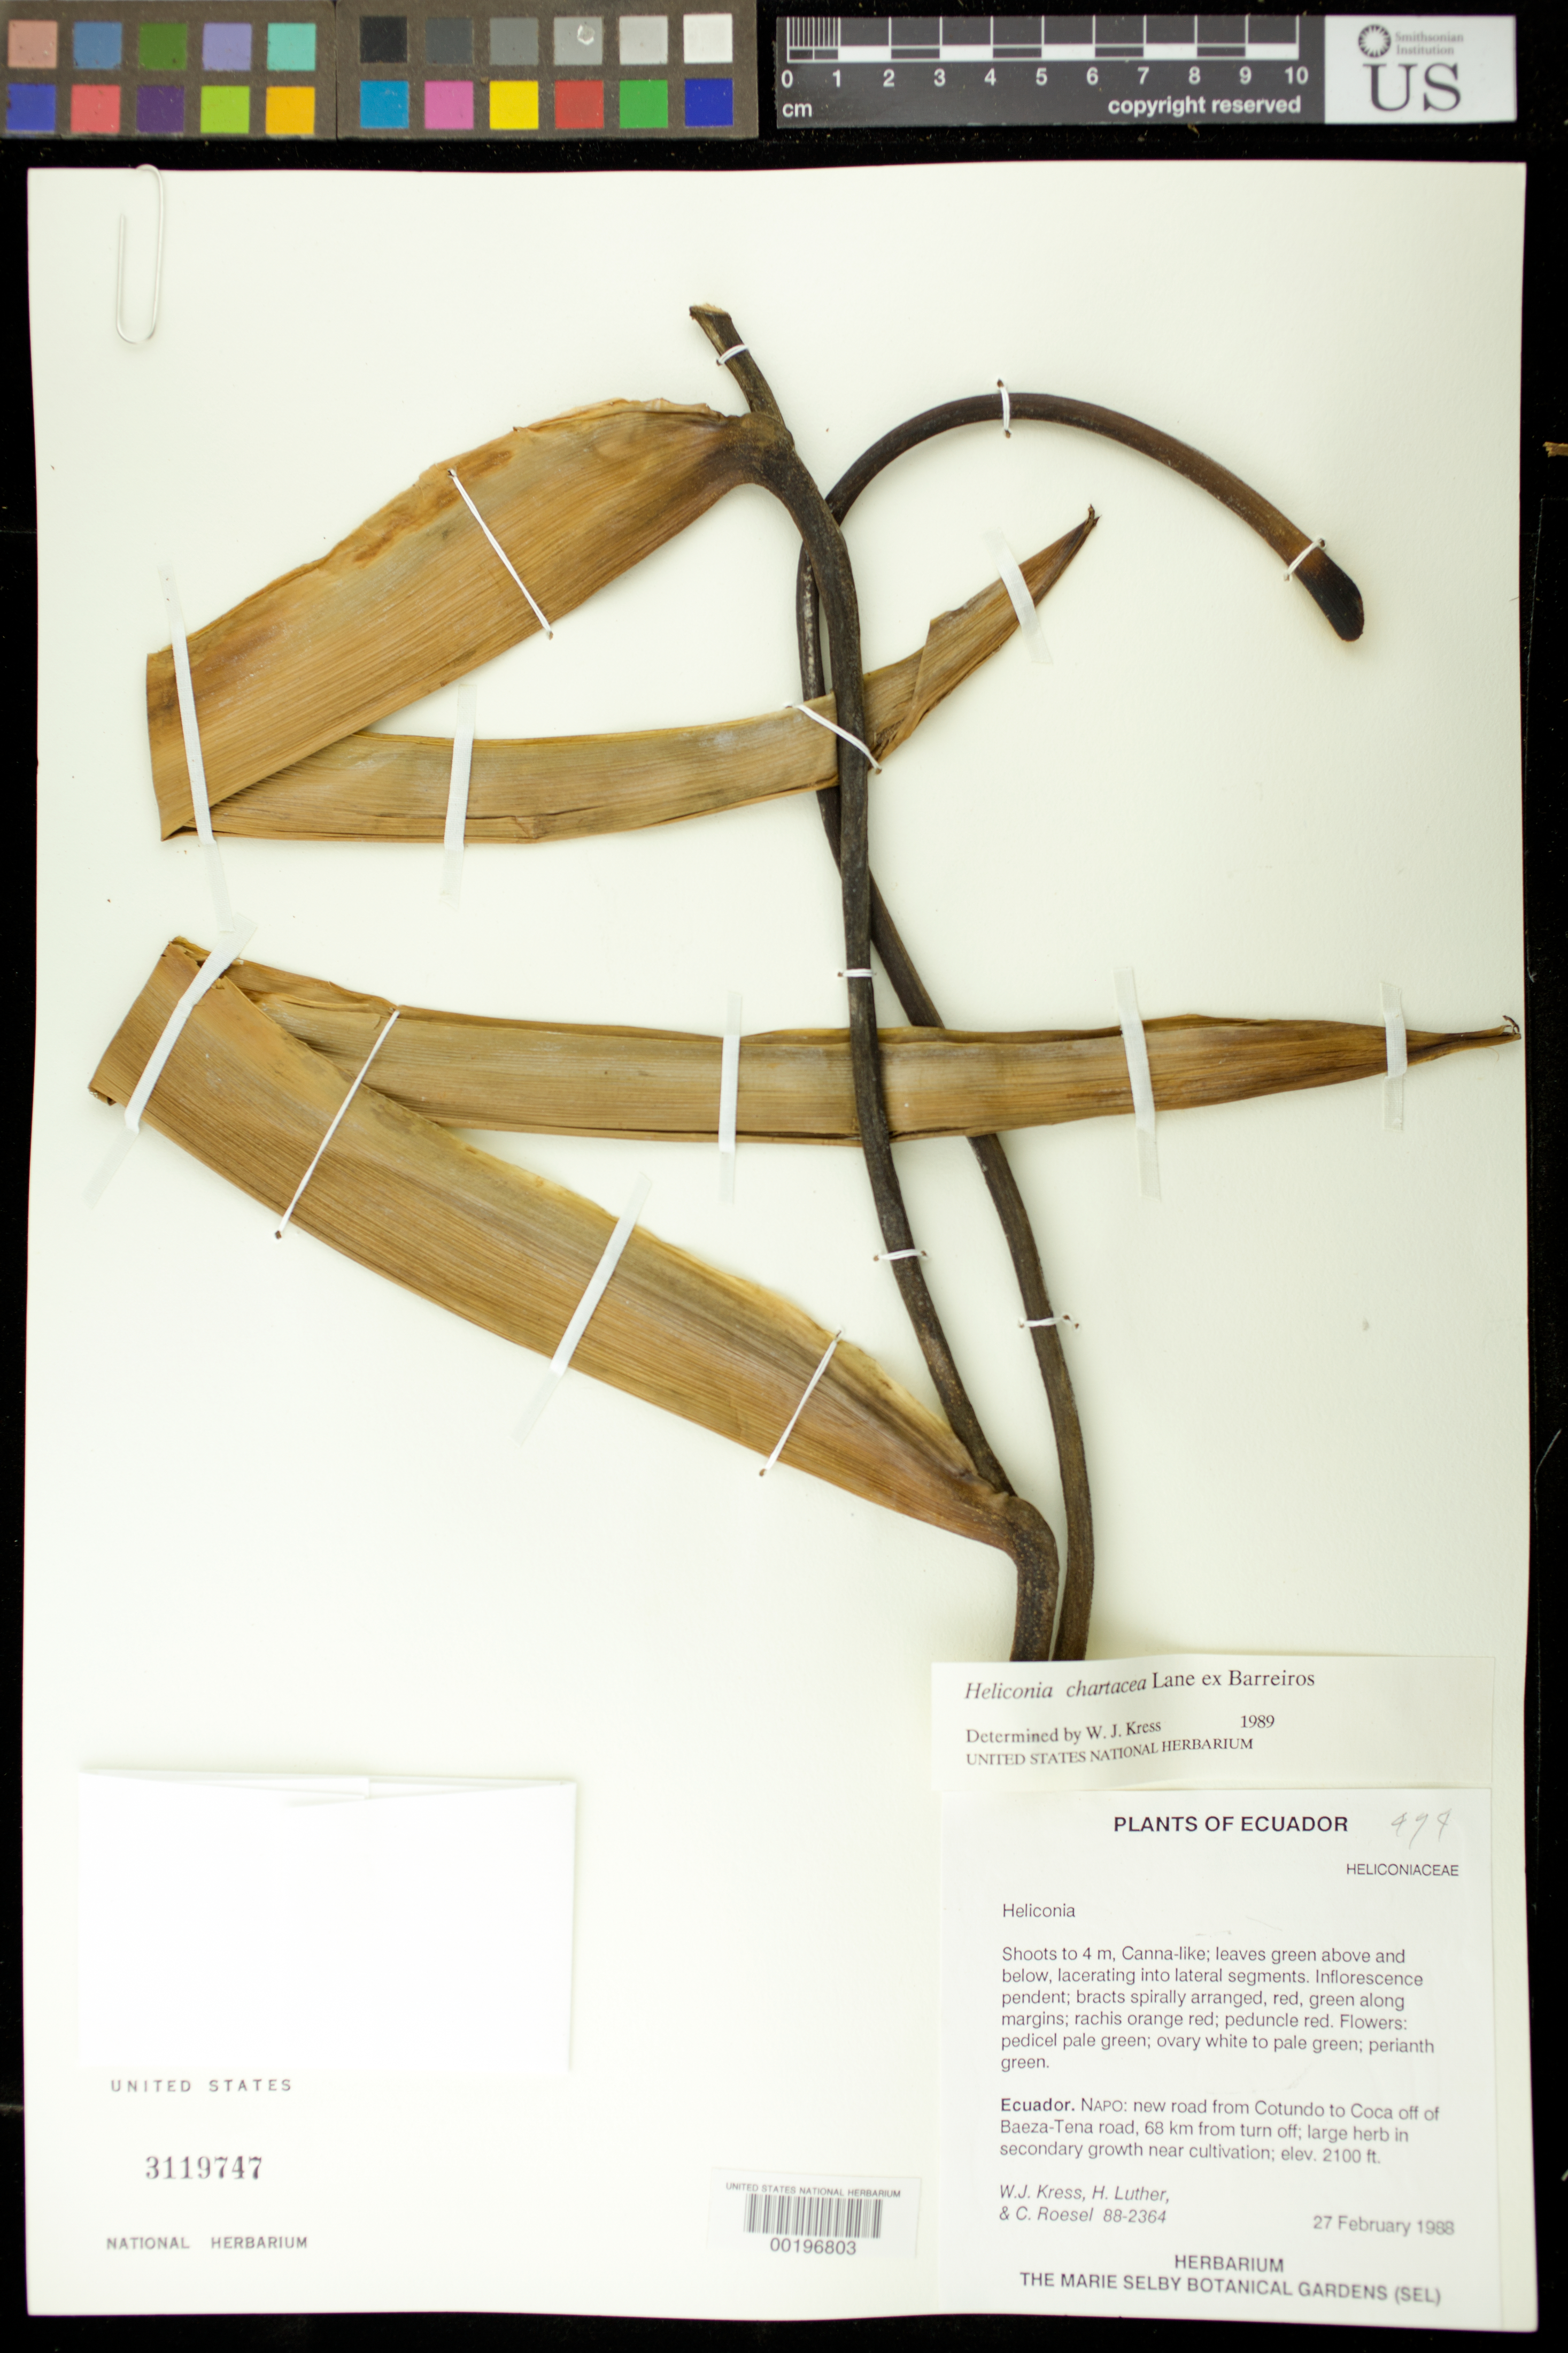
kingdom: Plantae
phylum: Tracheophyta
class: Liliopsida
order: Zingiberales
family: Heliconiaceae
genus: Heliconia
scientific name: Heliconia chartacea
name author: Lane ex Barreiros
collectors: W. J. Kress, Harry E. Luther & C. S. Roesel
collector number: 88-2364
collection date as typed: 27 Feb 1988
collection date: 1988-02-27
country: Ecuador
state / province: Napo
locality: New road from cOtundo to coca of f of baeza-Tena road, 68 km from turn of f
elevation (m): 640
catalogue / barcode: US 3119747